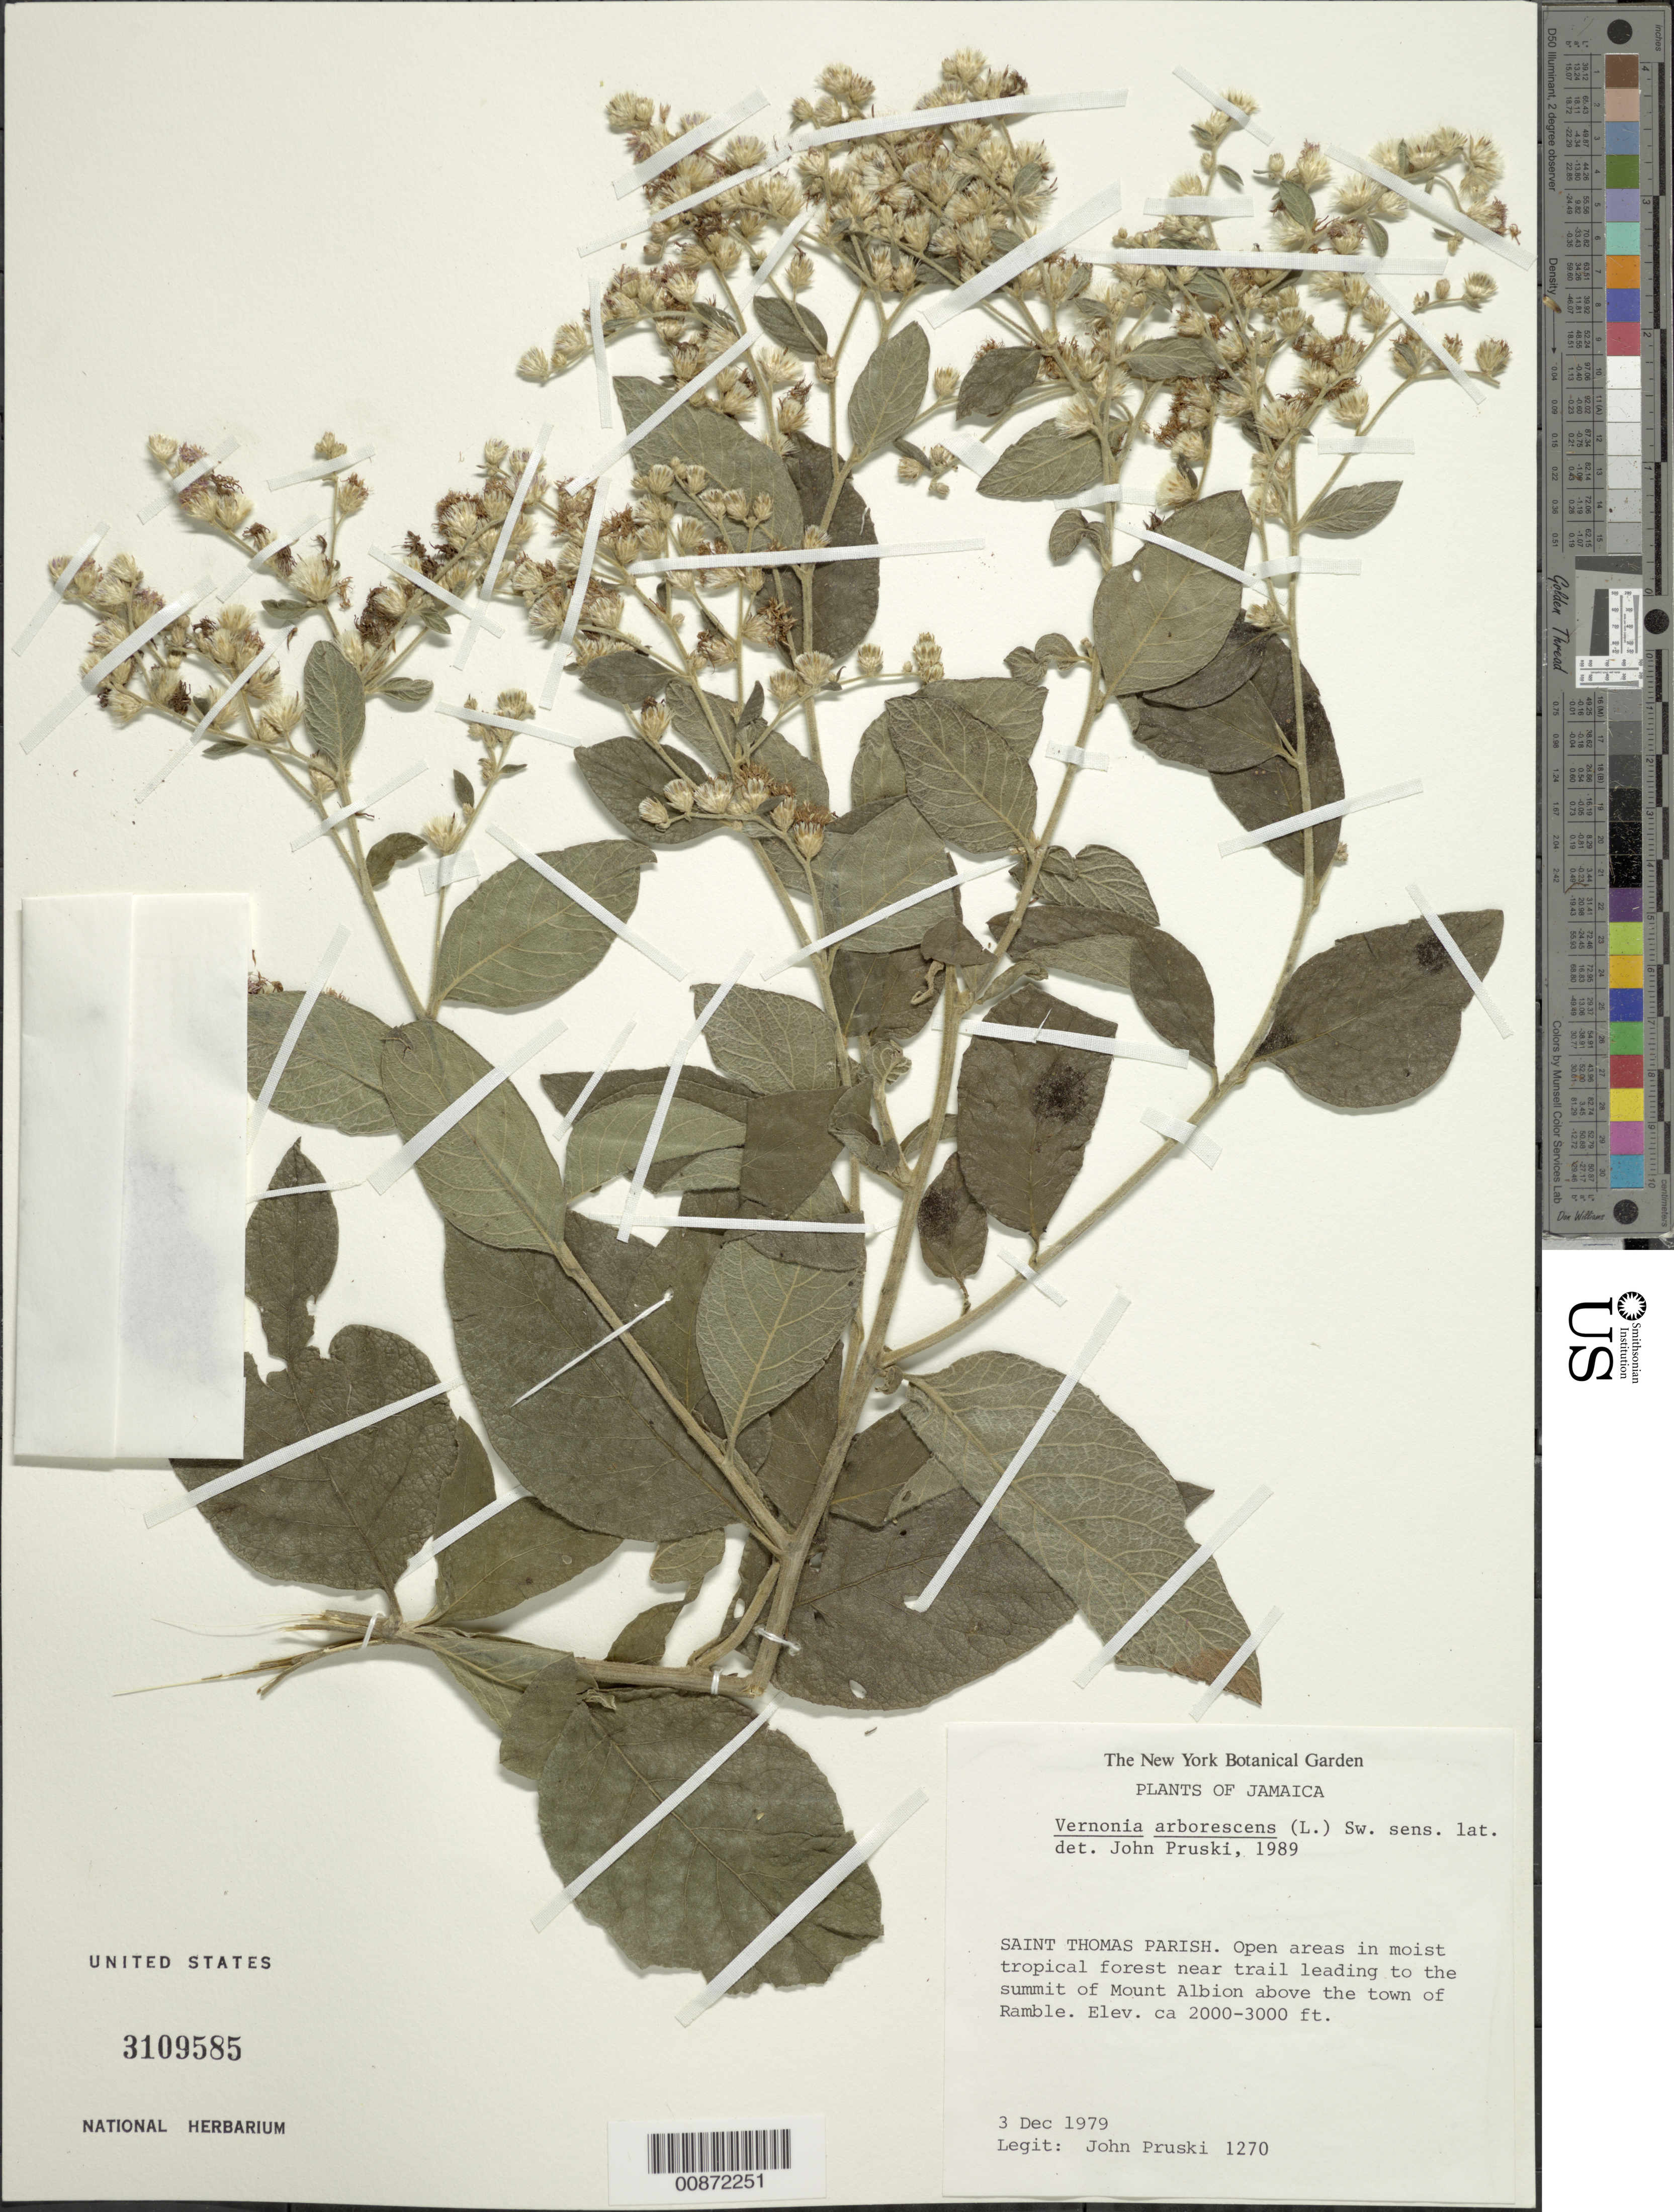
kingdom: Plantae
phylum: Tracheophyta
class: Magnoliopsida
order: Asterales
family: Asteraceae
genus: Vernonia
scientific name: Vernonia arborescens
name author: (L.) Sw.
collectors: J. F. Pruski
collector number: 1270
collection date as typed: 03 Dec 1979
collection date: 1979-12-03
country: Jamaica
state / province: Saint Thomas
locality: Near trail leading to summit of Mount Albion, above the town of Ramble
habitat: Open areas in moist tropical forest near trail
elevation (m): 610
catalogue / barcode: US 3109585